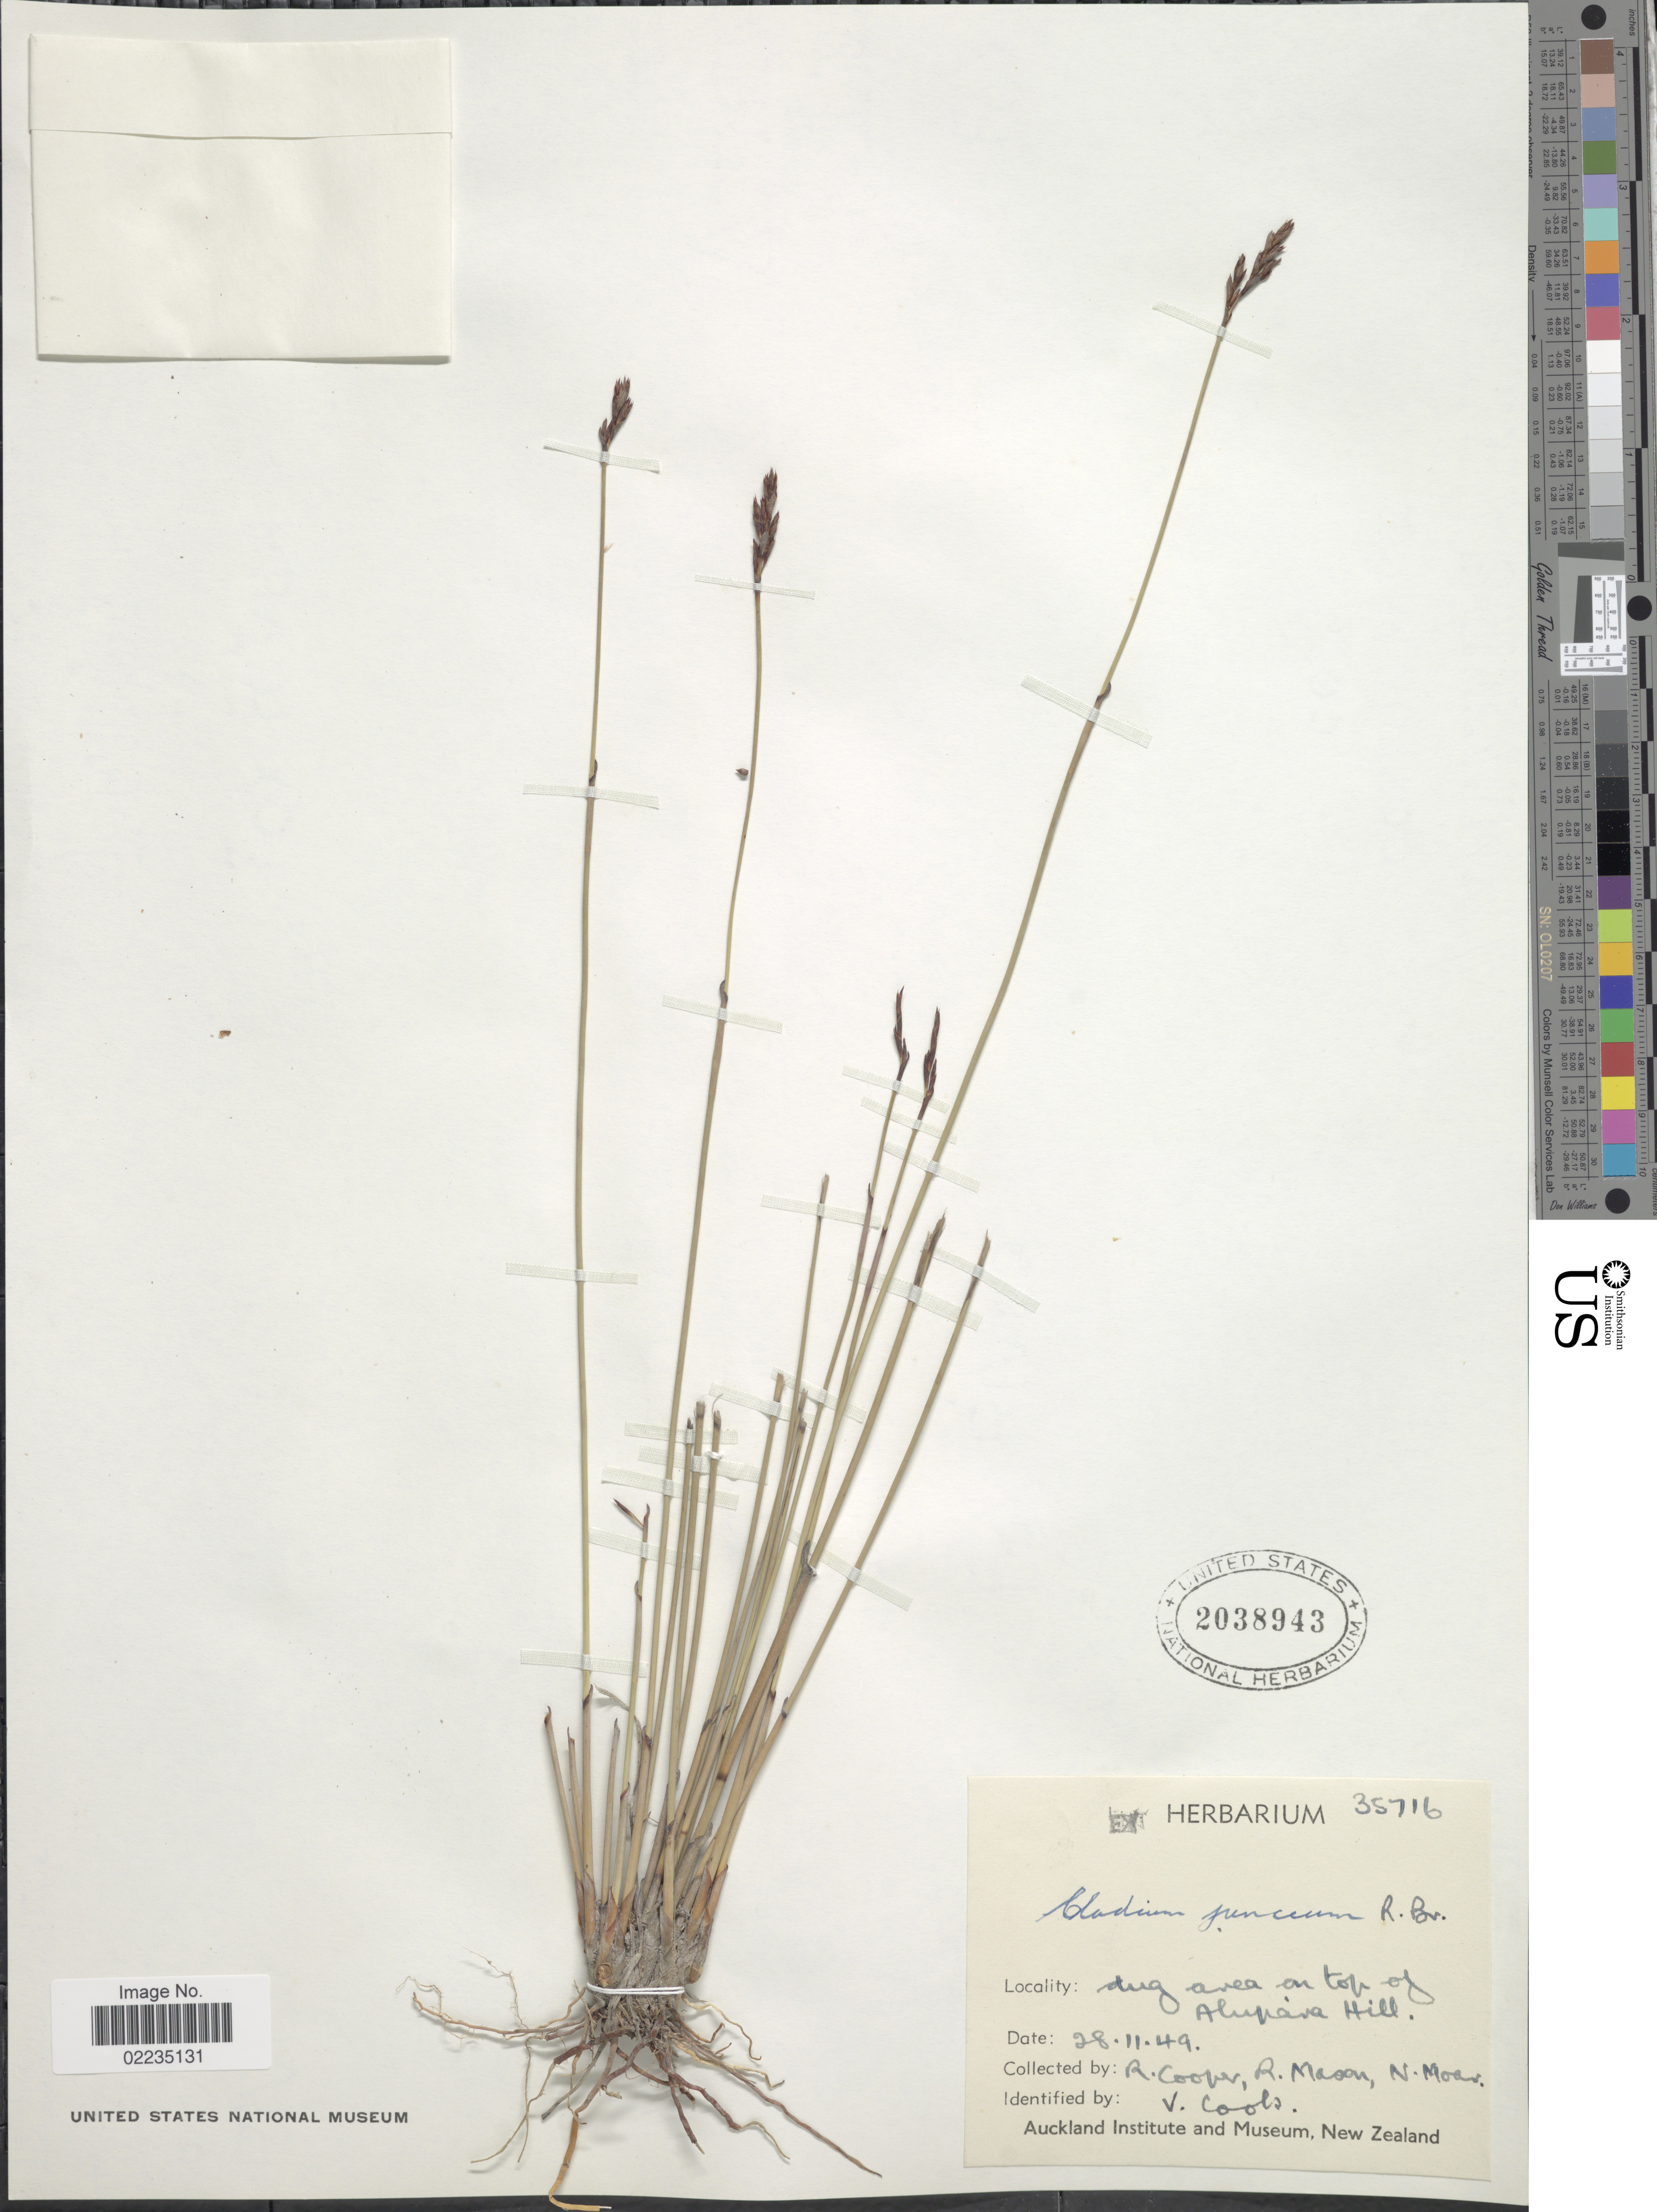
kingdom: Plantae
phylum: Tracheophyta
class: Liliopsida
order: Poales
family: Cyperaceae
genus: Machaerina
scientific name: Machaerina juncea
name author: (R. Br.) T. Koyama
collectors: R. Cooper, R. Mason & N. Moar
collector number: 35716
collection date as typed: Transcribed d/m/y: 28/11/49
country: New Zealand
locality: Dug area on top of Alupava Hill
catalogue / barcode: US 2038943